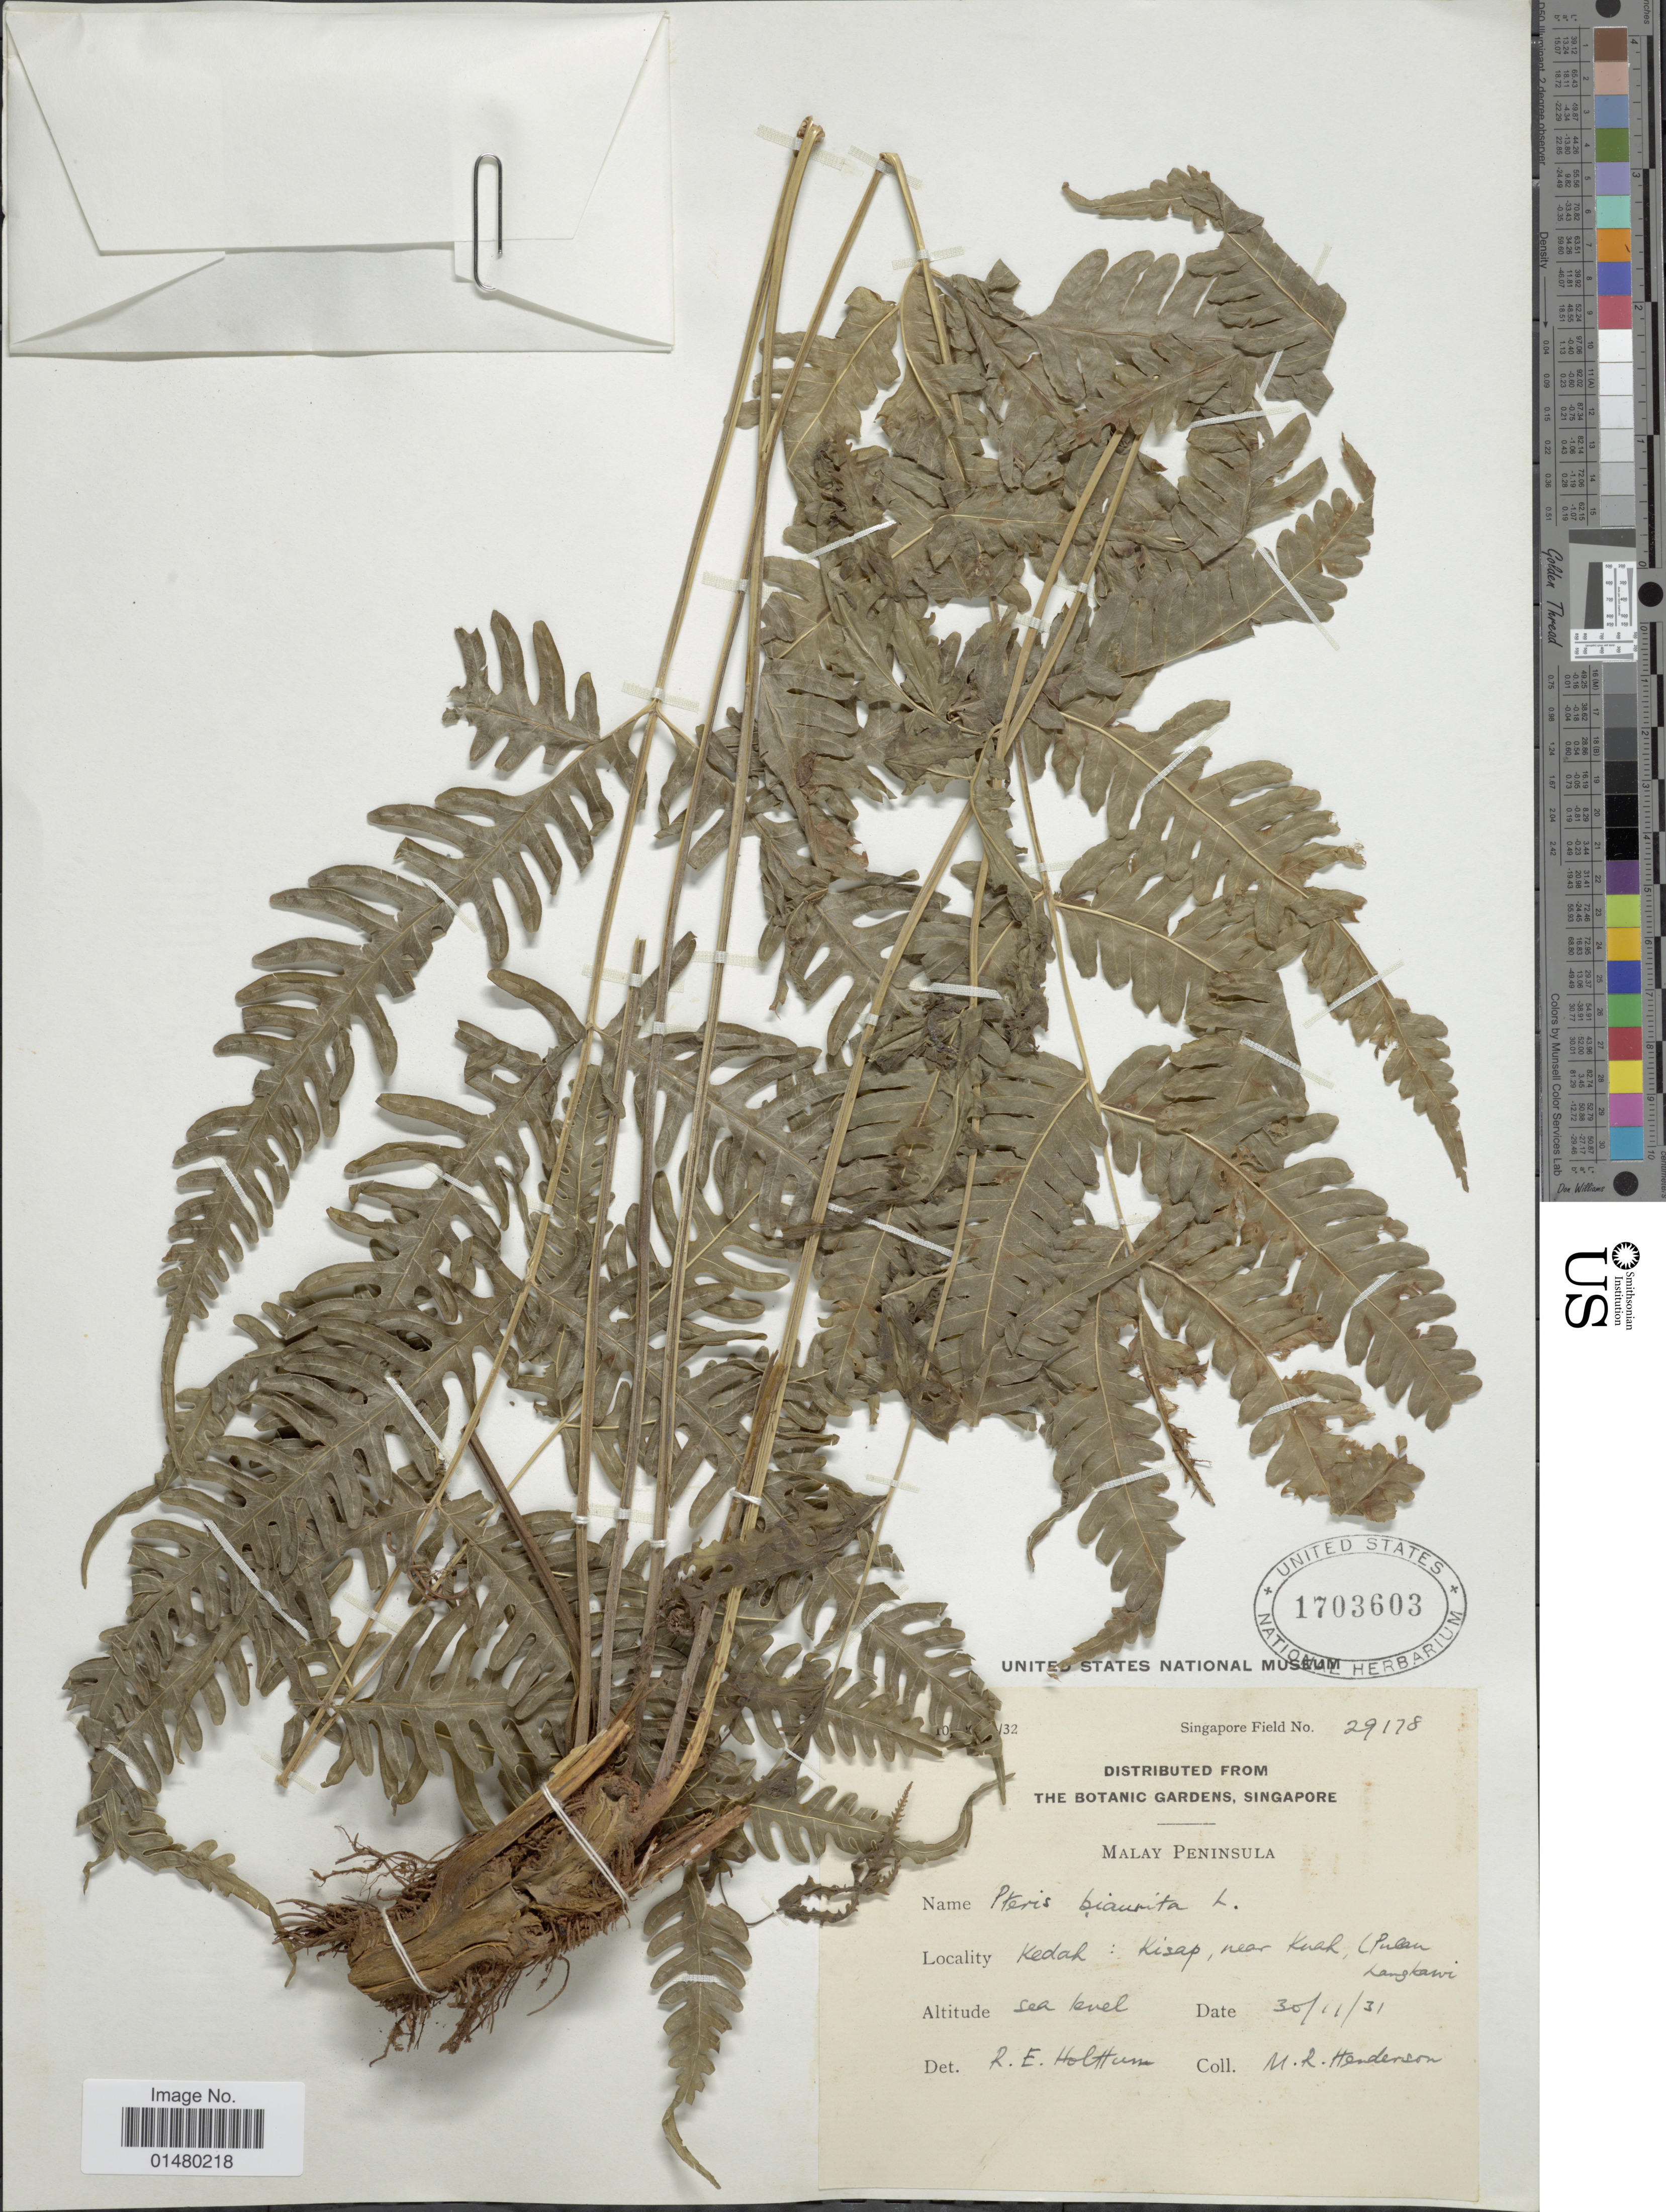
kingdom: Plantae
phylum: Tracheophyta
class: Polypodiopsida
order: Polypodiales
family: Pteridaceae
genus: Pteris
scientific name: Pteris biaurita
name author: L.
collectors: R. E. Holttum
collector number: Singapore Field 29178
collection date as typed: Transcribed d/m/y: 30/11/31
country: Malaysia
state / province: Kedah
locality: Malay Peninsula, Kisap, near Kuah, (Pulen Langkawi) [interpreted]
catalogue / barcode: US 1703603